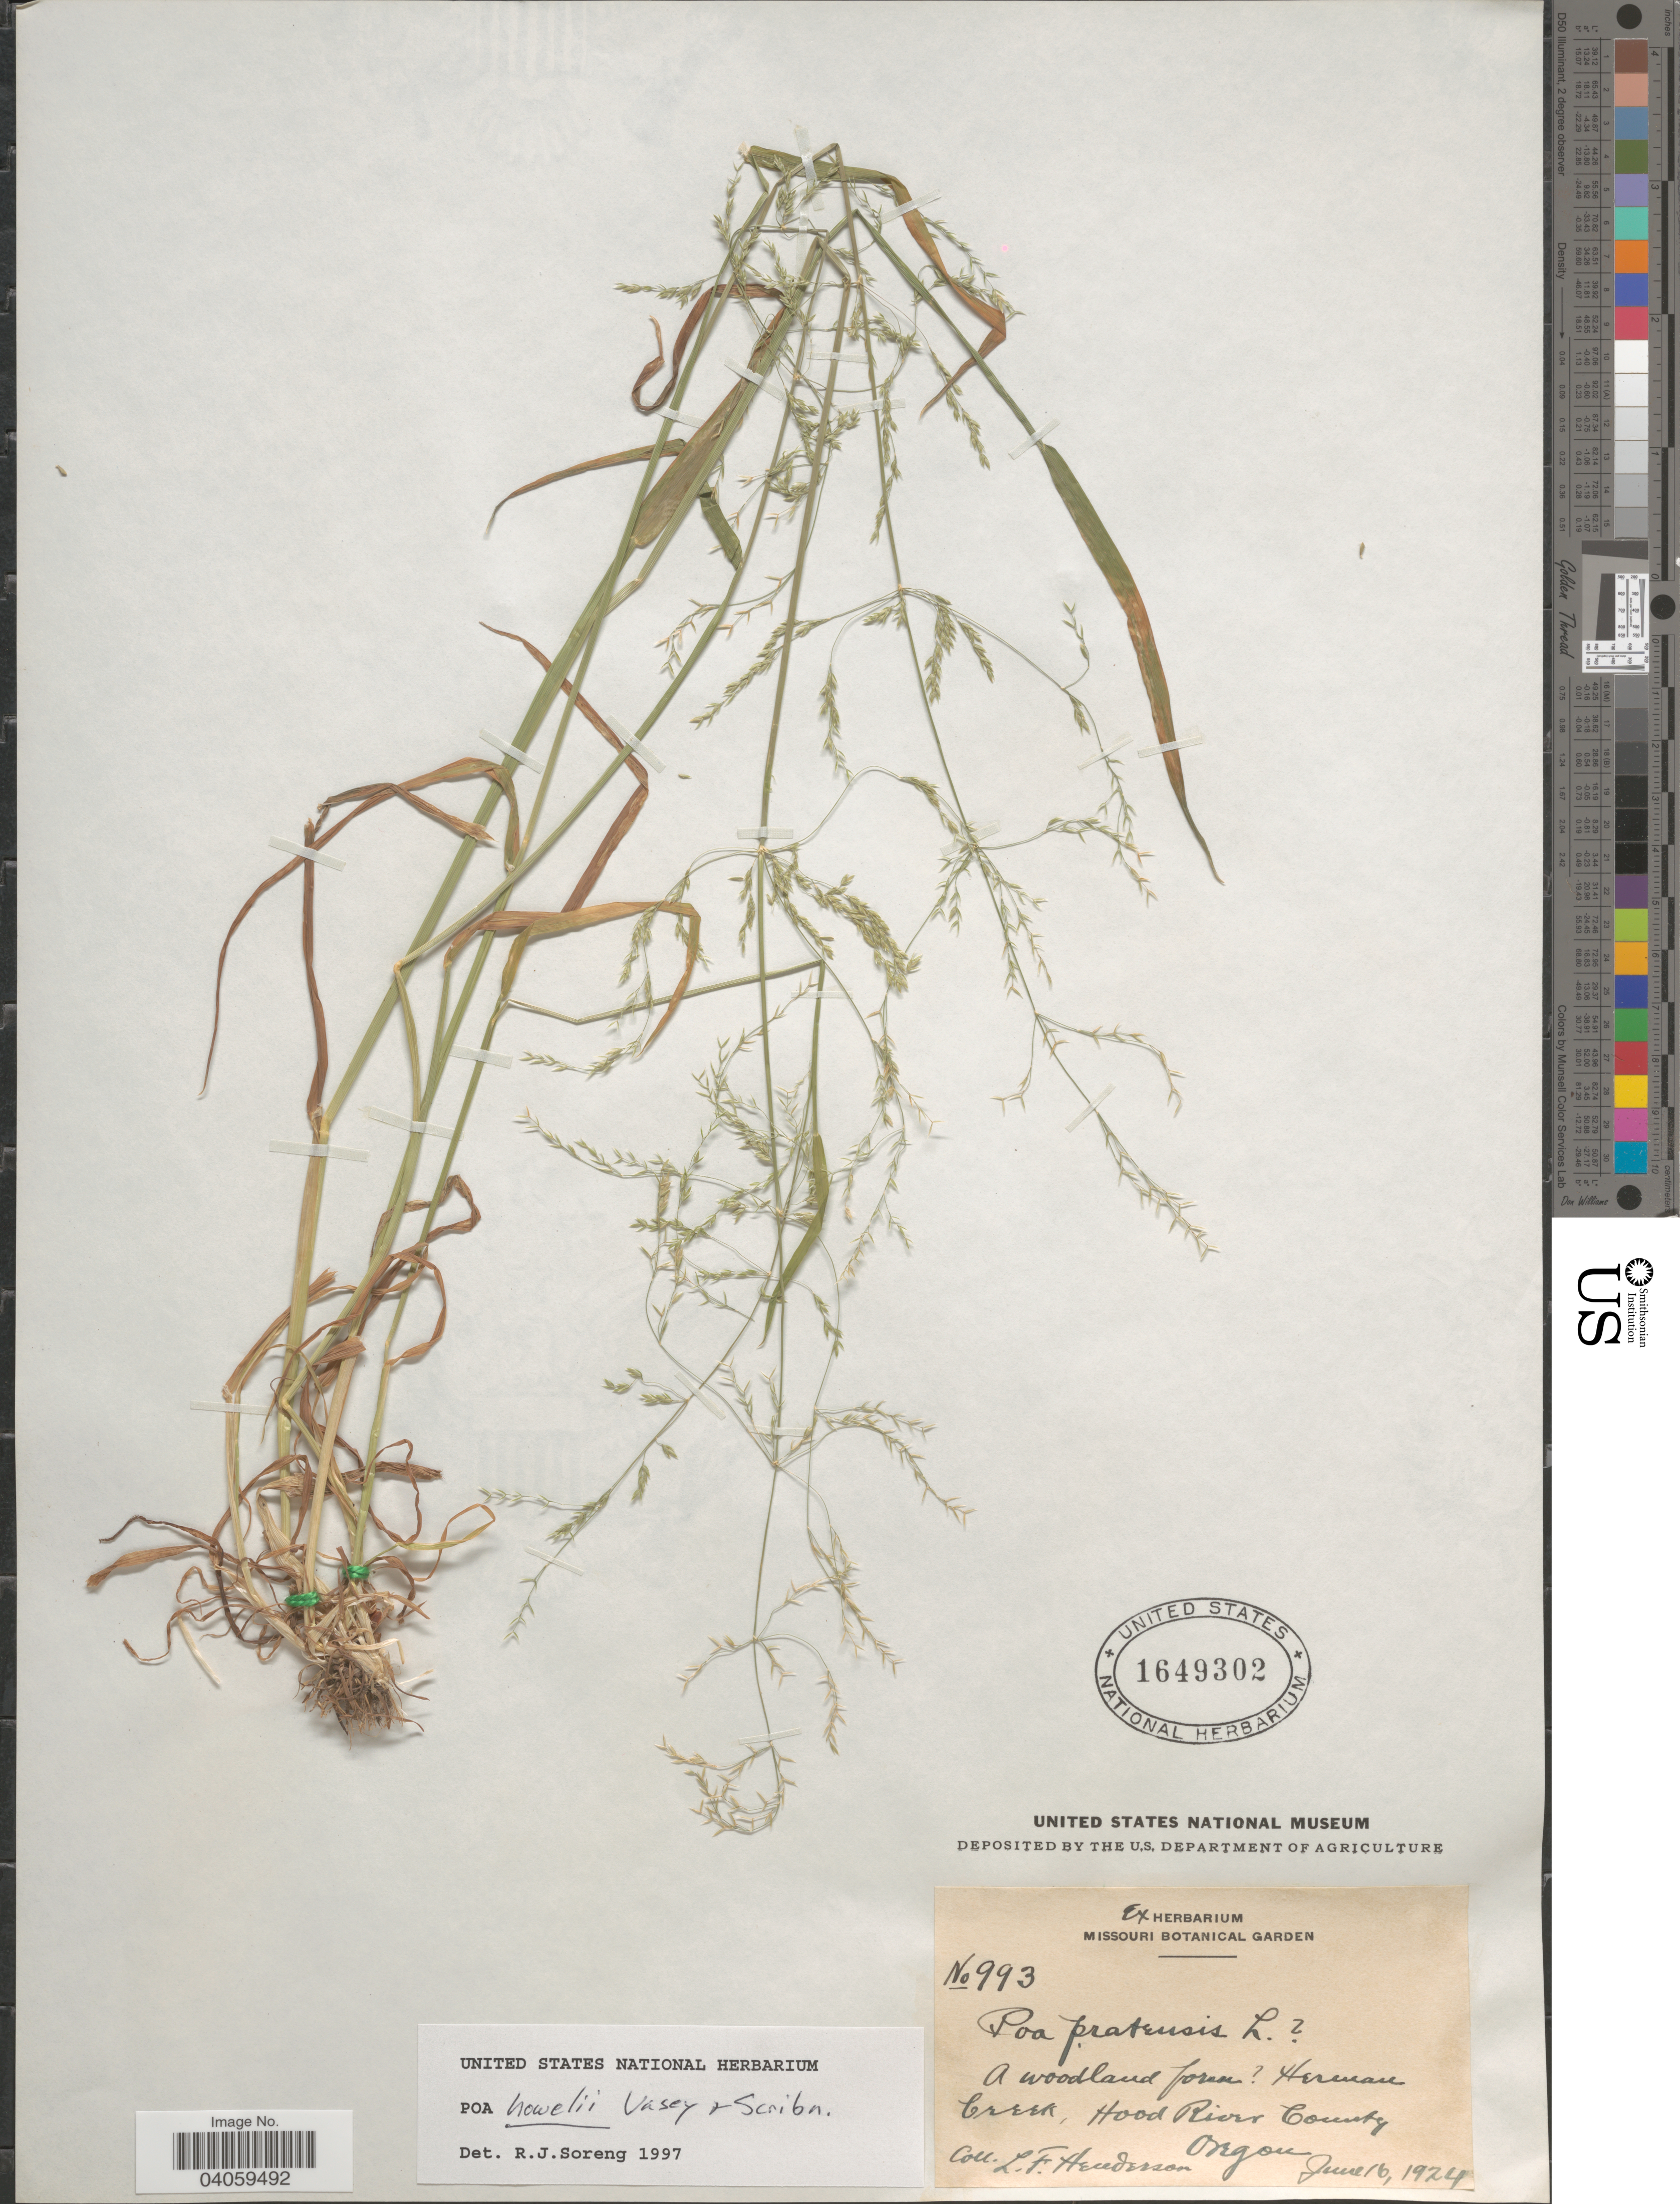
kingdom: Plantae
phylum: Tracheophyta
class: Liliopsida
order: Poales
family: Poaceae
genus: Poa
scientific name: Poa howellii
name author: Vasey & Scribn.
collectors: L. Henderson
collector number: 993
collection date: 1924-06-16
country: United States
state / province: Oregon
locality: Herman Creek, Hood River County.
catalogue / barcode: US 1649302